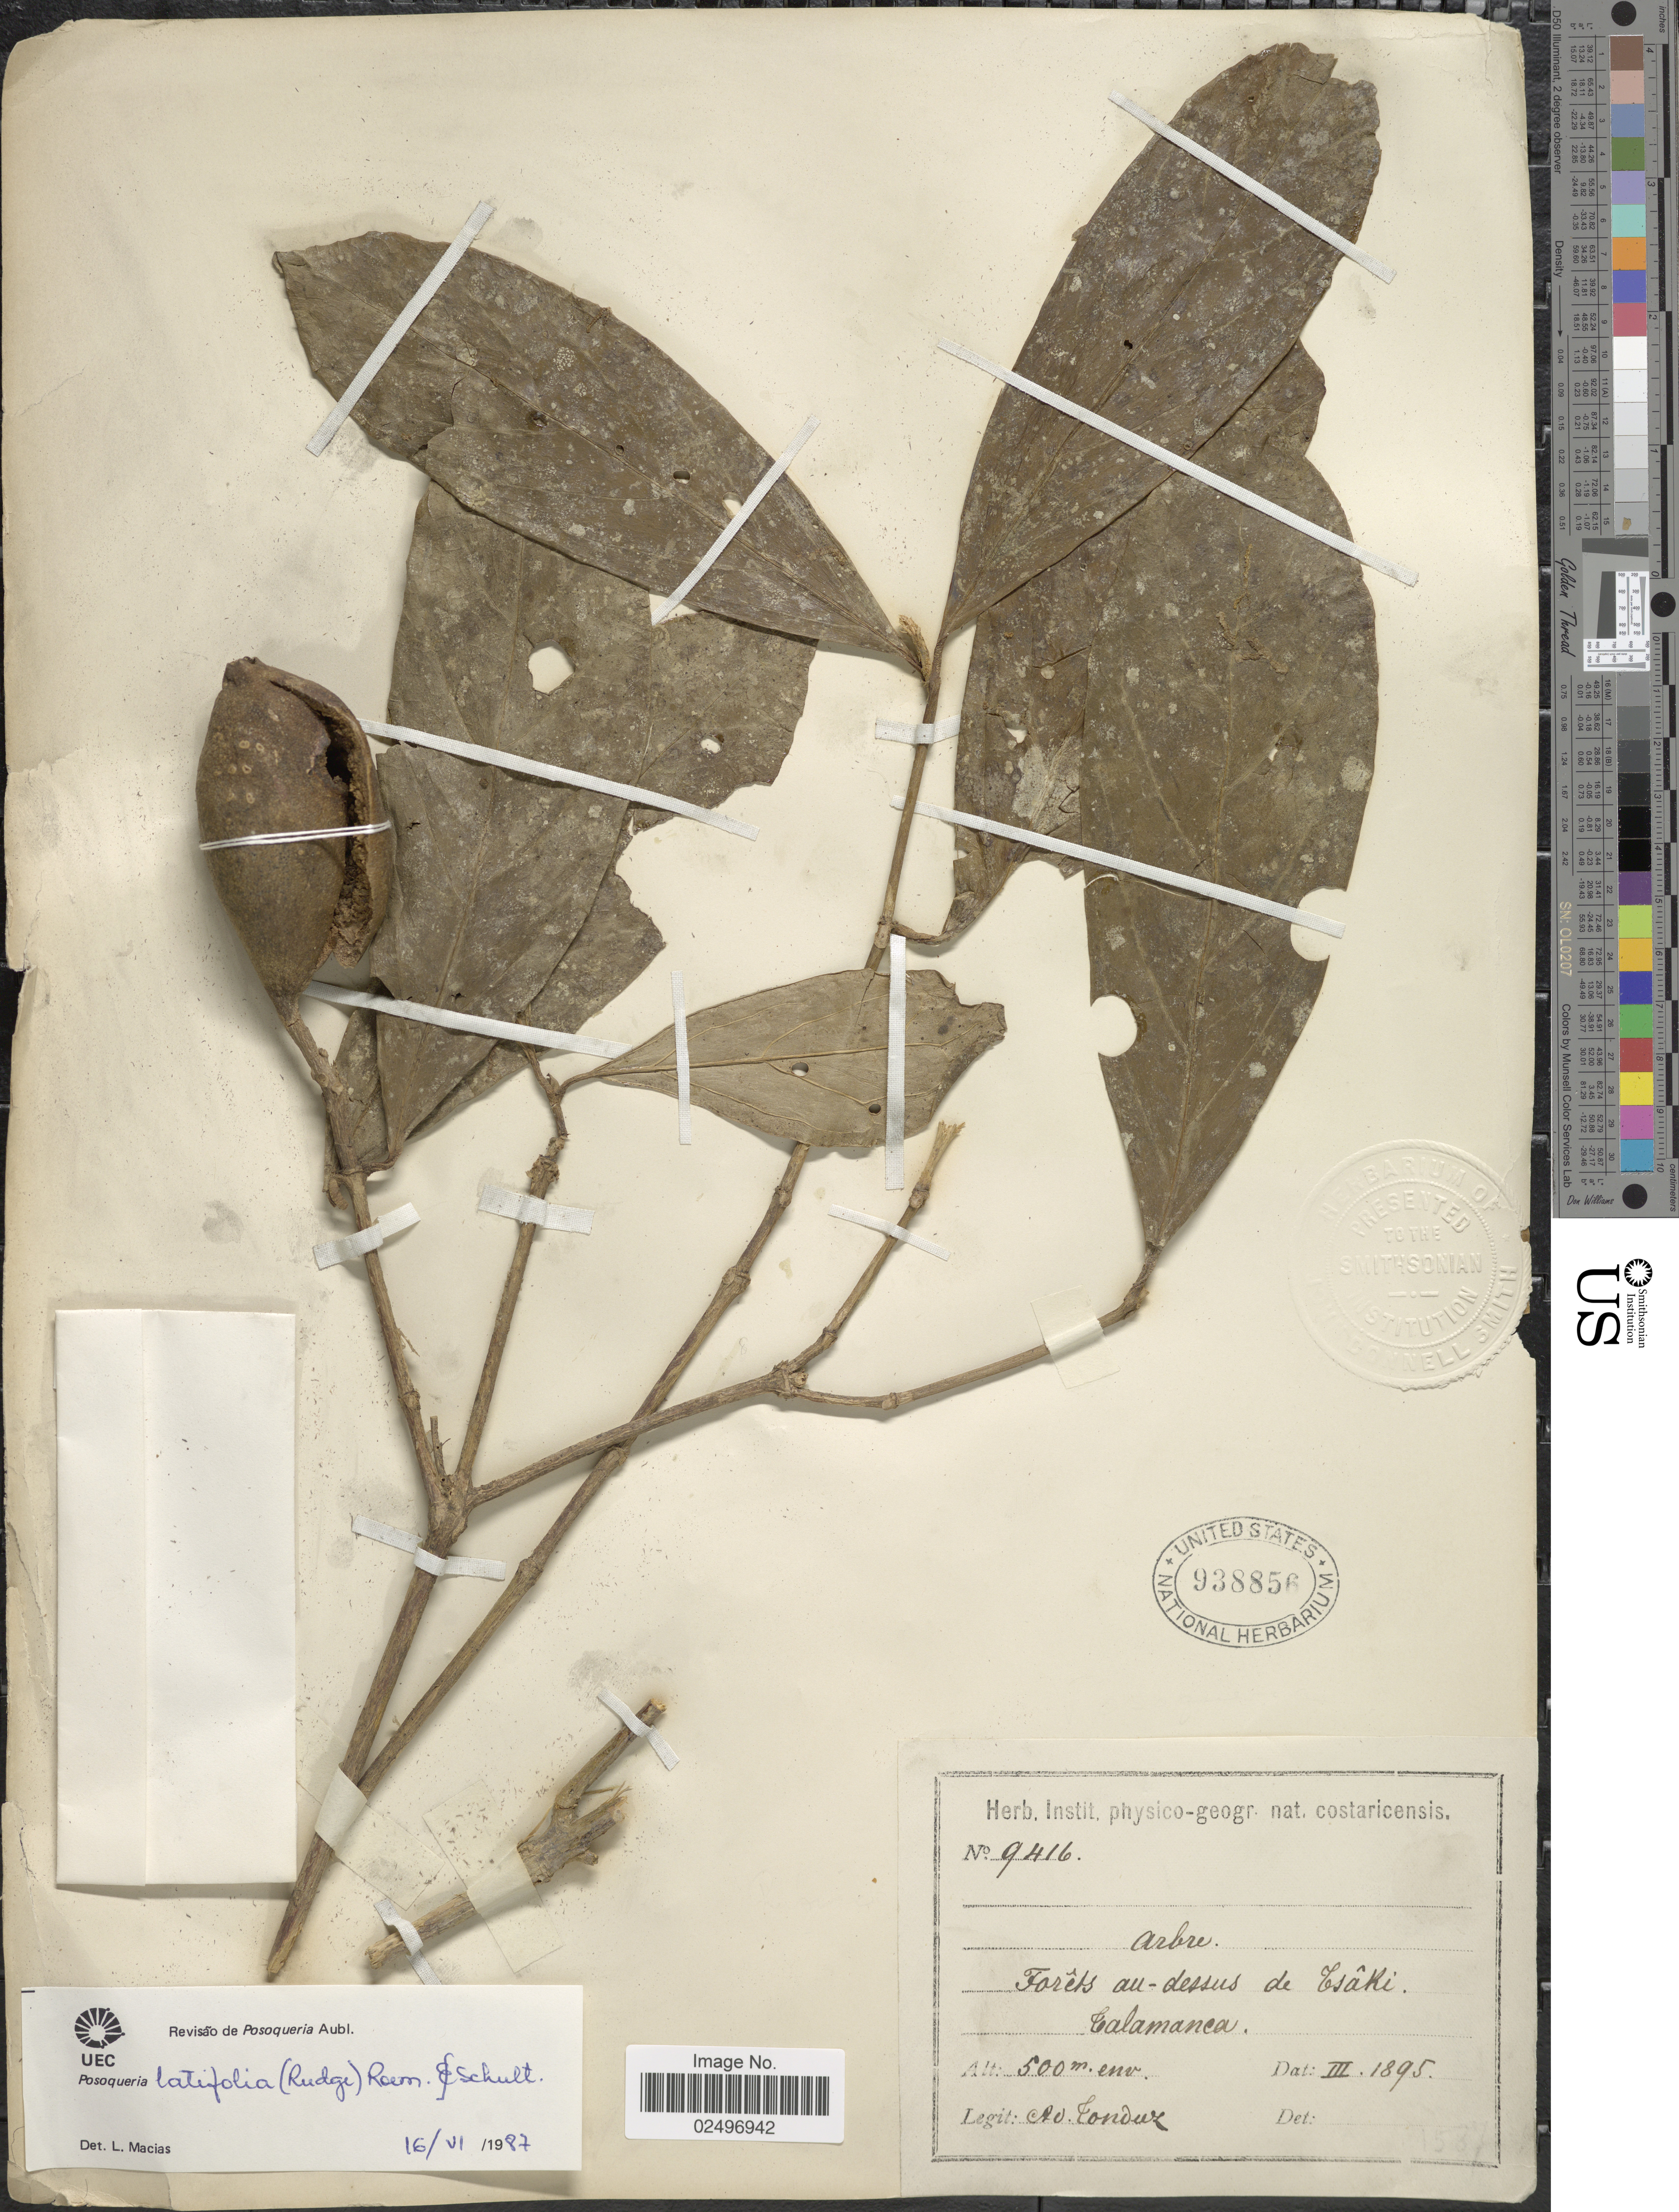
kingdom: Plantae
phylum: Tracheophyta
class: Magnoliopsida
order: Gentianales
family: Rubiaceae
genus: Posoqueria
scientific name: Posoqueria latifolia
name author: (Rudge) Roem. & Schult.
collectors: A. Tonduz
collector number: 9416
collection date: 1895-03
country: Costa Rica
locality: Forêts au-dessus de Tsâki, Talamanca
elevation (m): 500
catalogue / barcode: US 938856